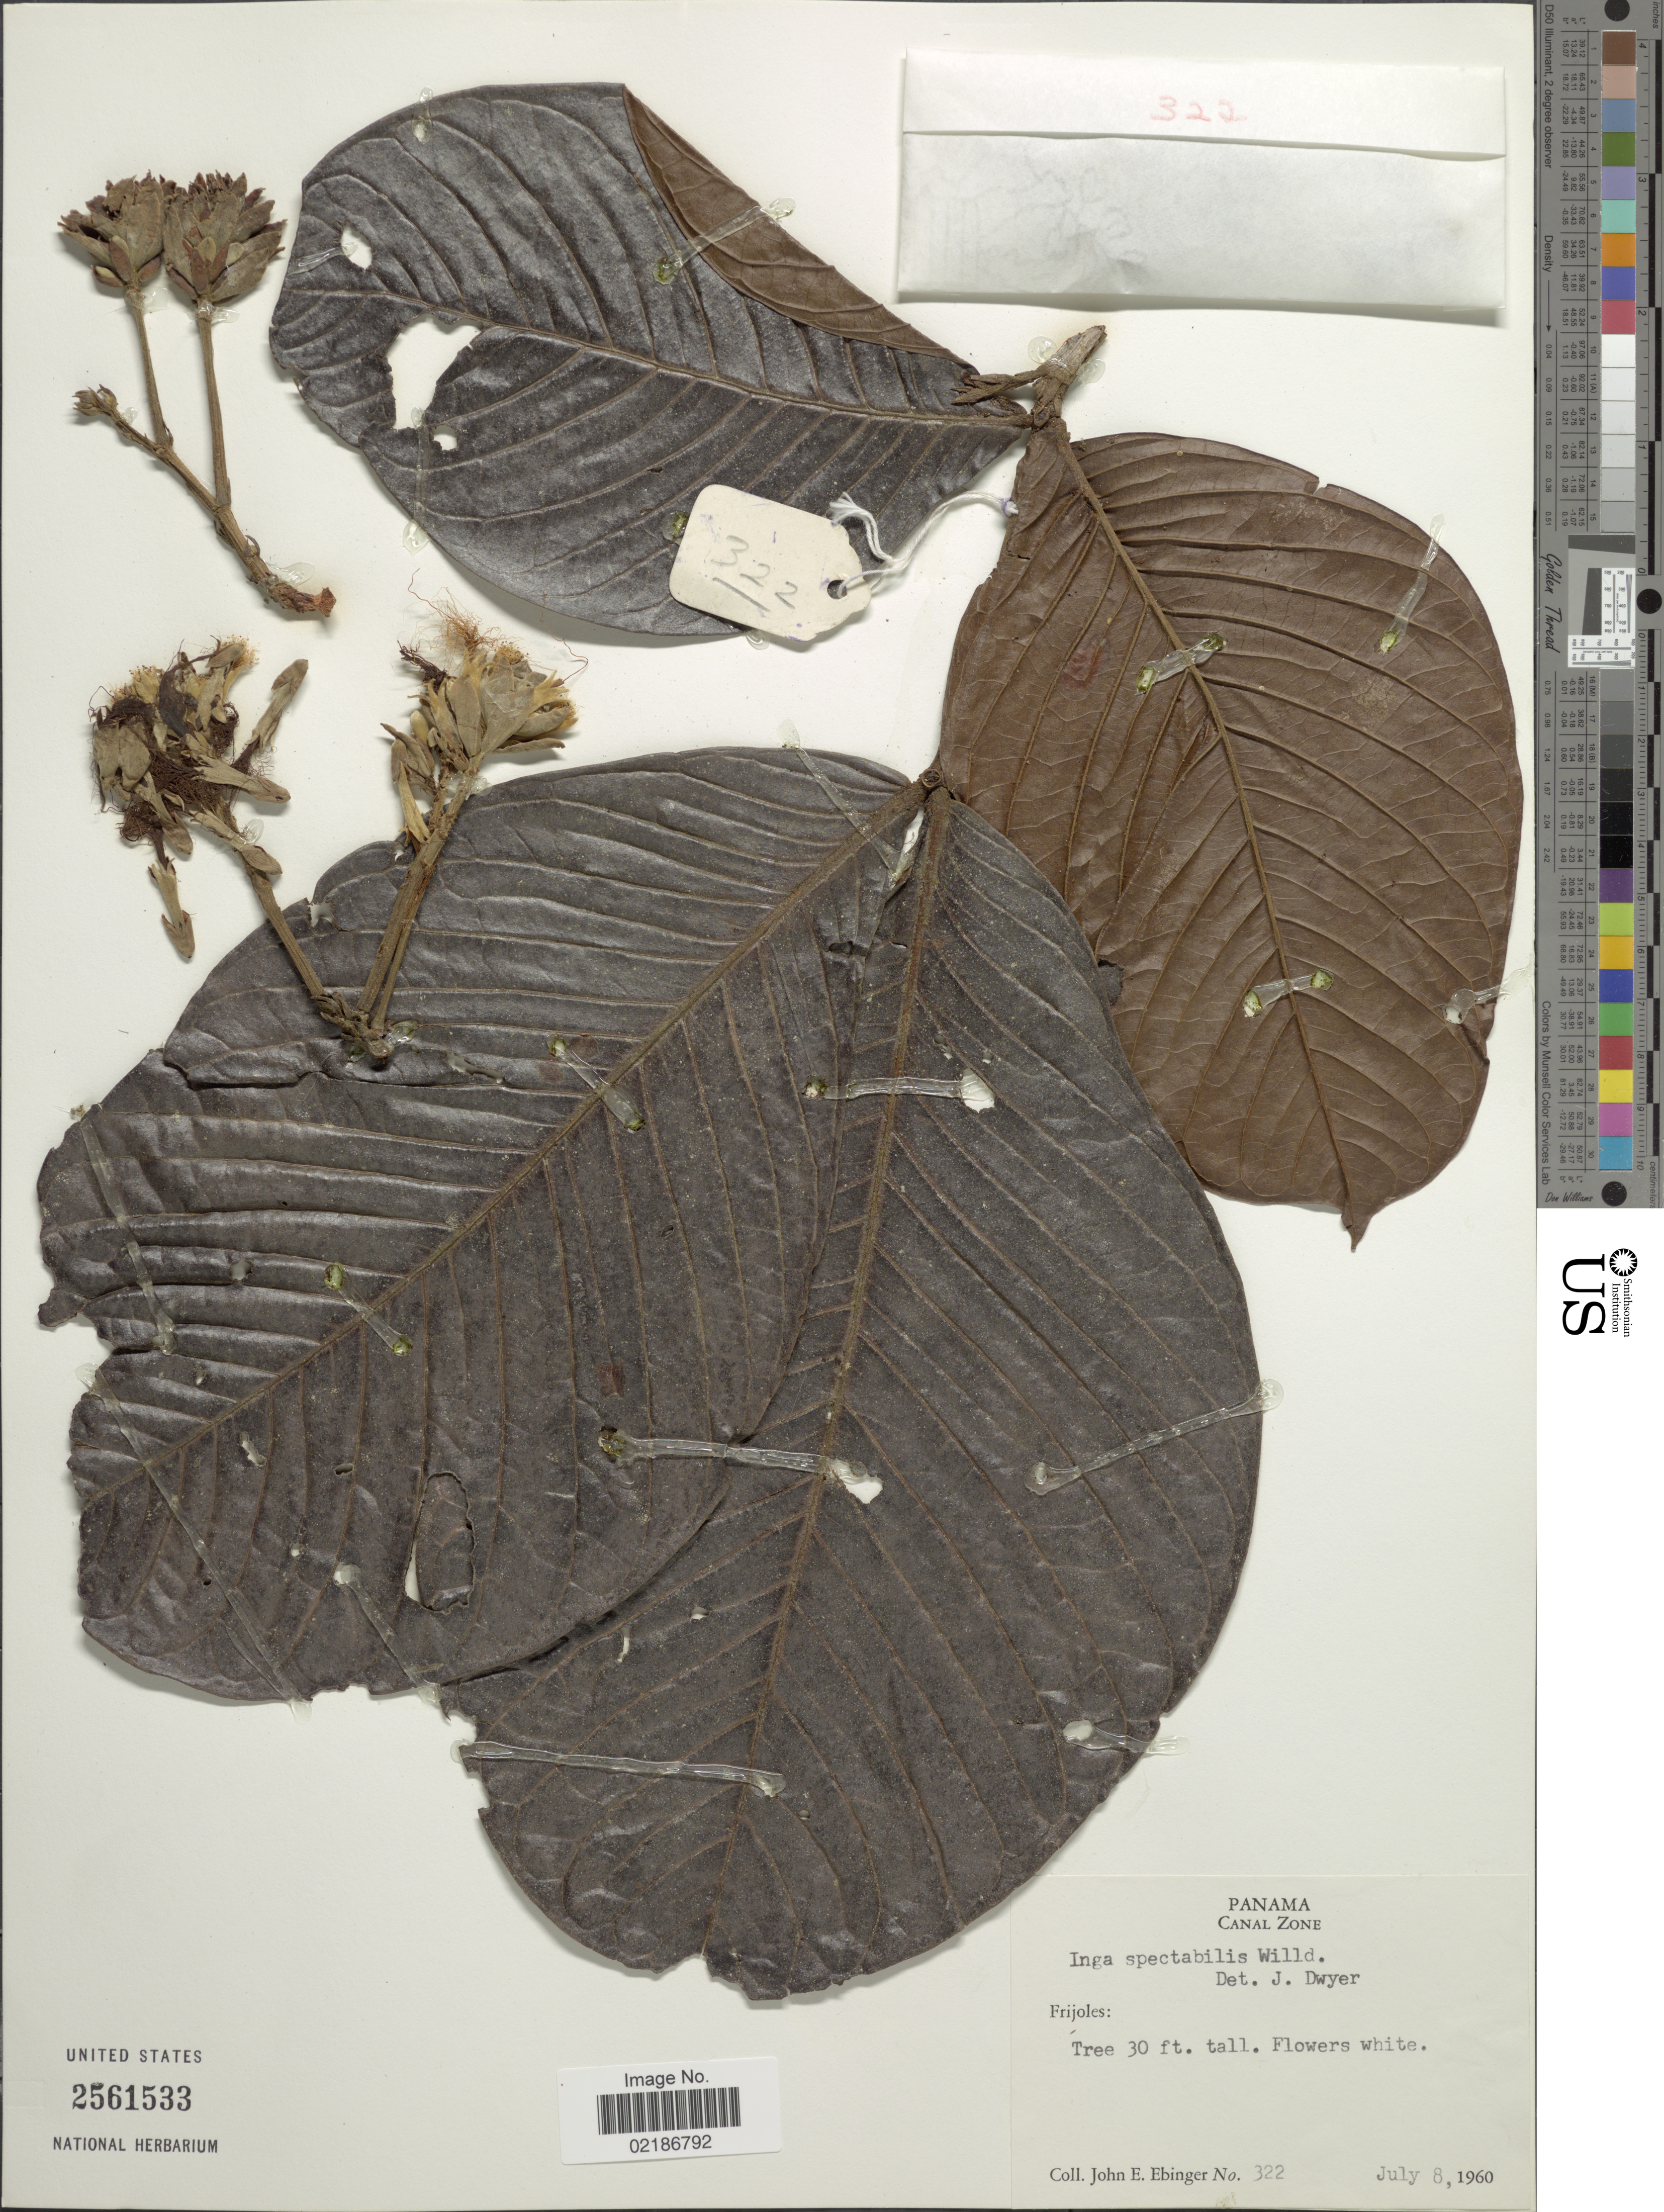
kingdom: Plantae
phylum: Tracheophyta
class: Magnoliopsida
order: Fabales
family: Fabaceae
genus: Inga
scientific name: Inga spectabilis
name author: (Vahl) Willd.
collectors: J. Ebinger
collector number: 322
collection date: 1960-07-08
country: Panama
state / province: Colón / Panamá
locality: Canal Zone, Frijoles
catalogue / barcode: US 2561533